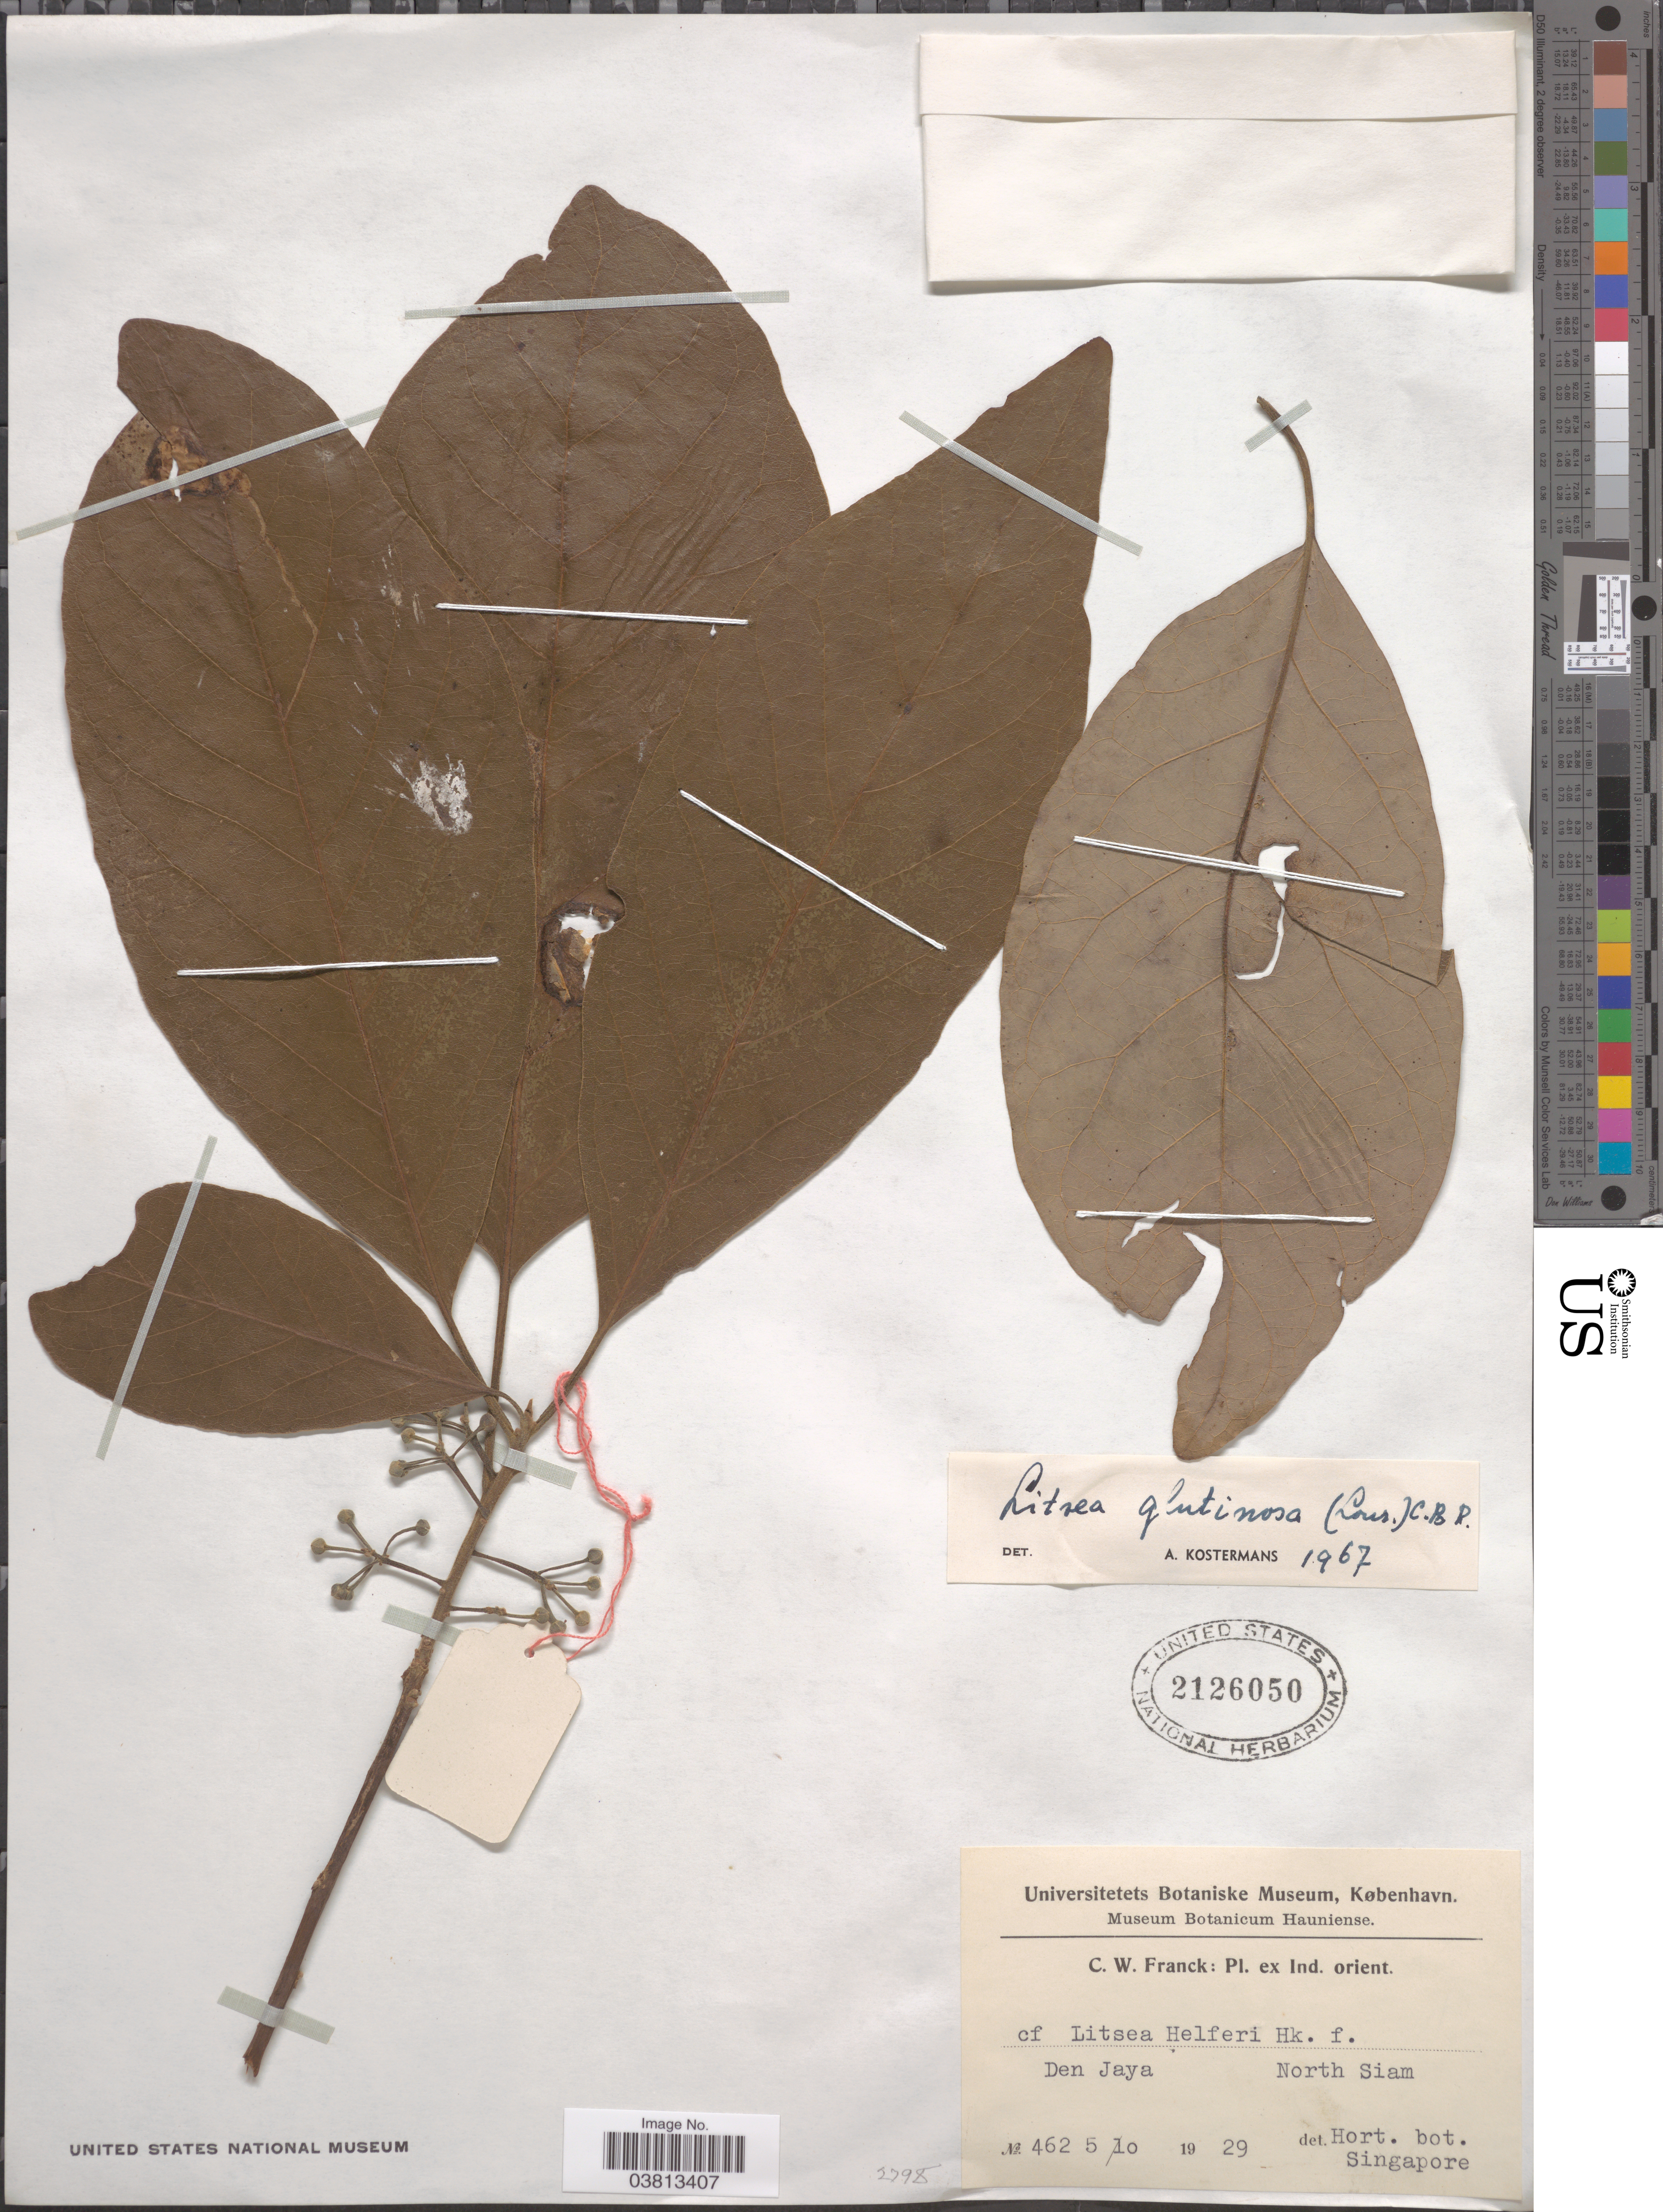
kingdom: Plantae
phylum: Tracheophyta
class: Magnoliopsida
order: Laurales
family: Lauraceae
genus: Litsea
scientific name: Litsea glutinosa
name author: (Lour.) C.B. Rob.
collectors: C. Franck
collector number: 462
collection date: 1929-05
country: Thailand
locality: Den Jaya. North Siam.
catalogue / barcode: US 2126050